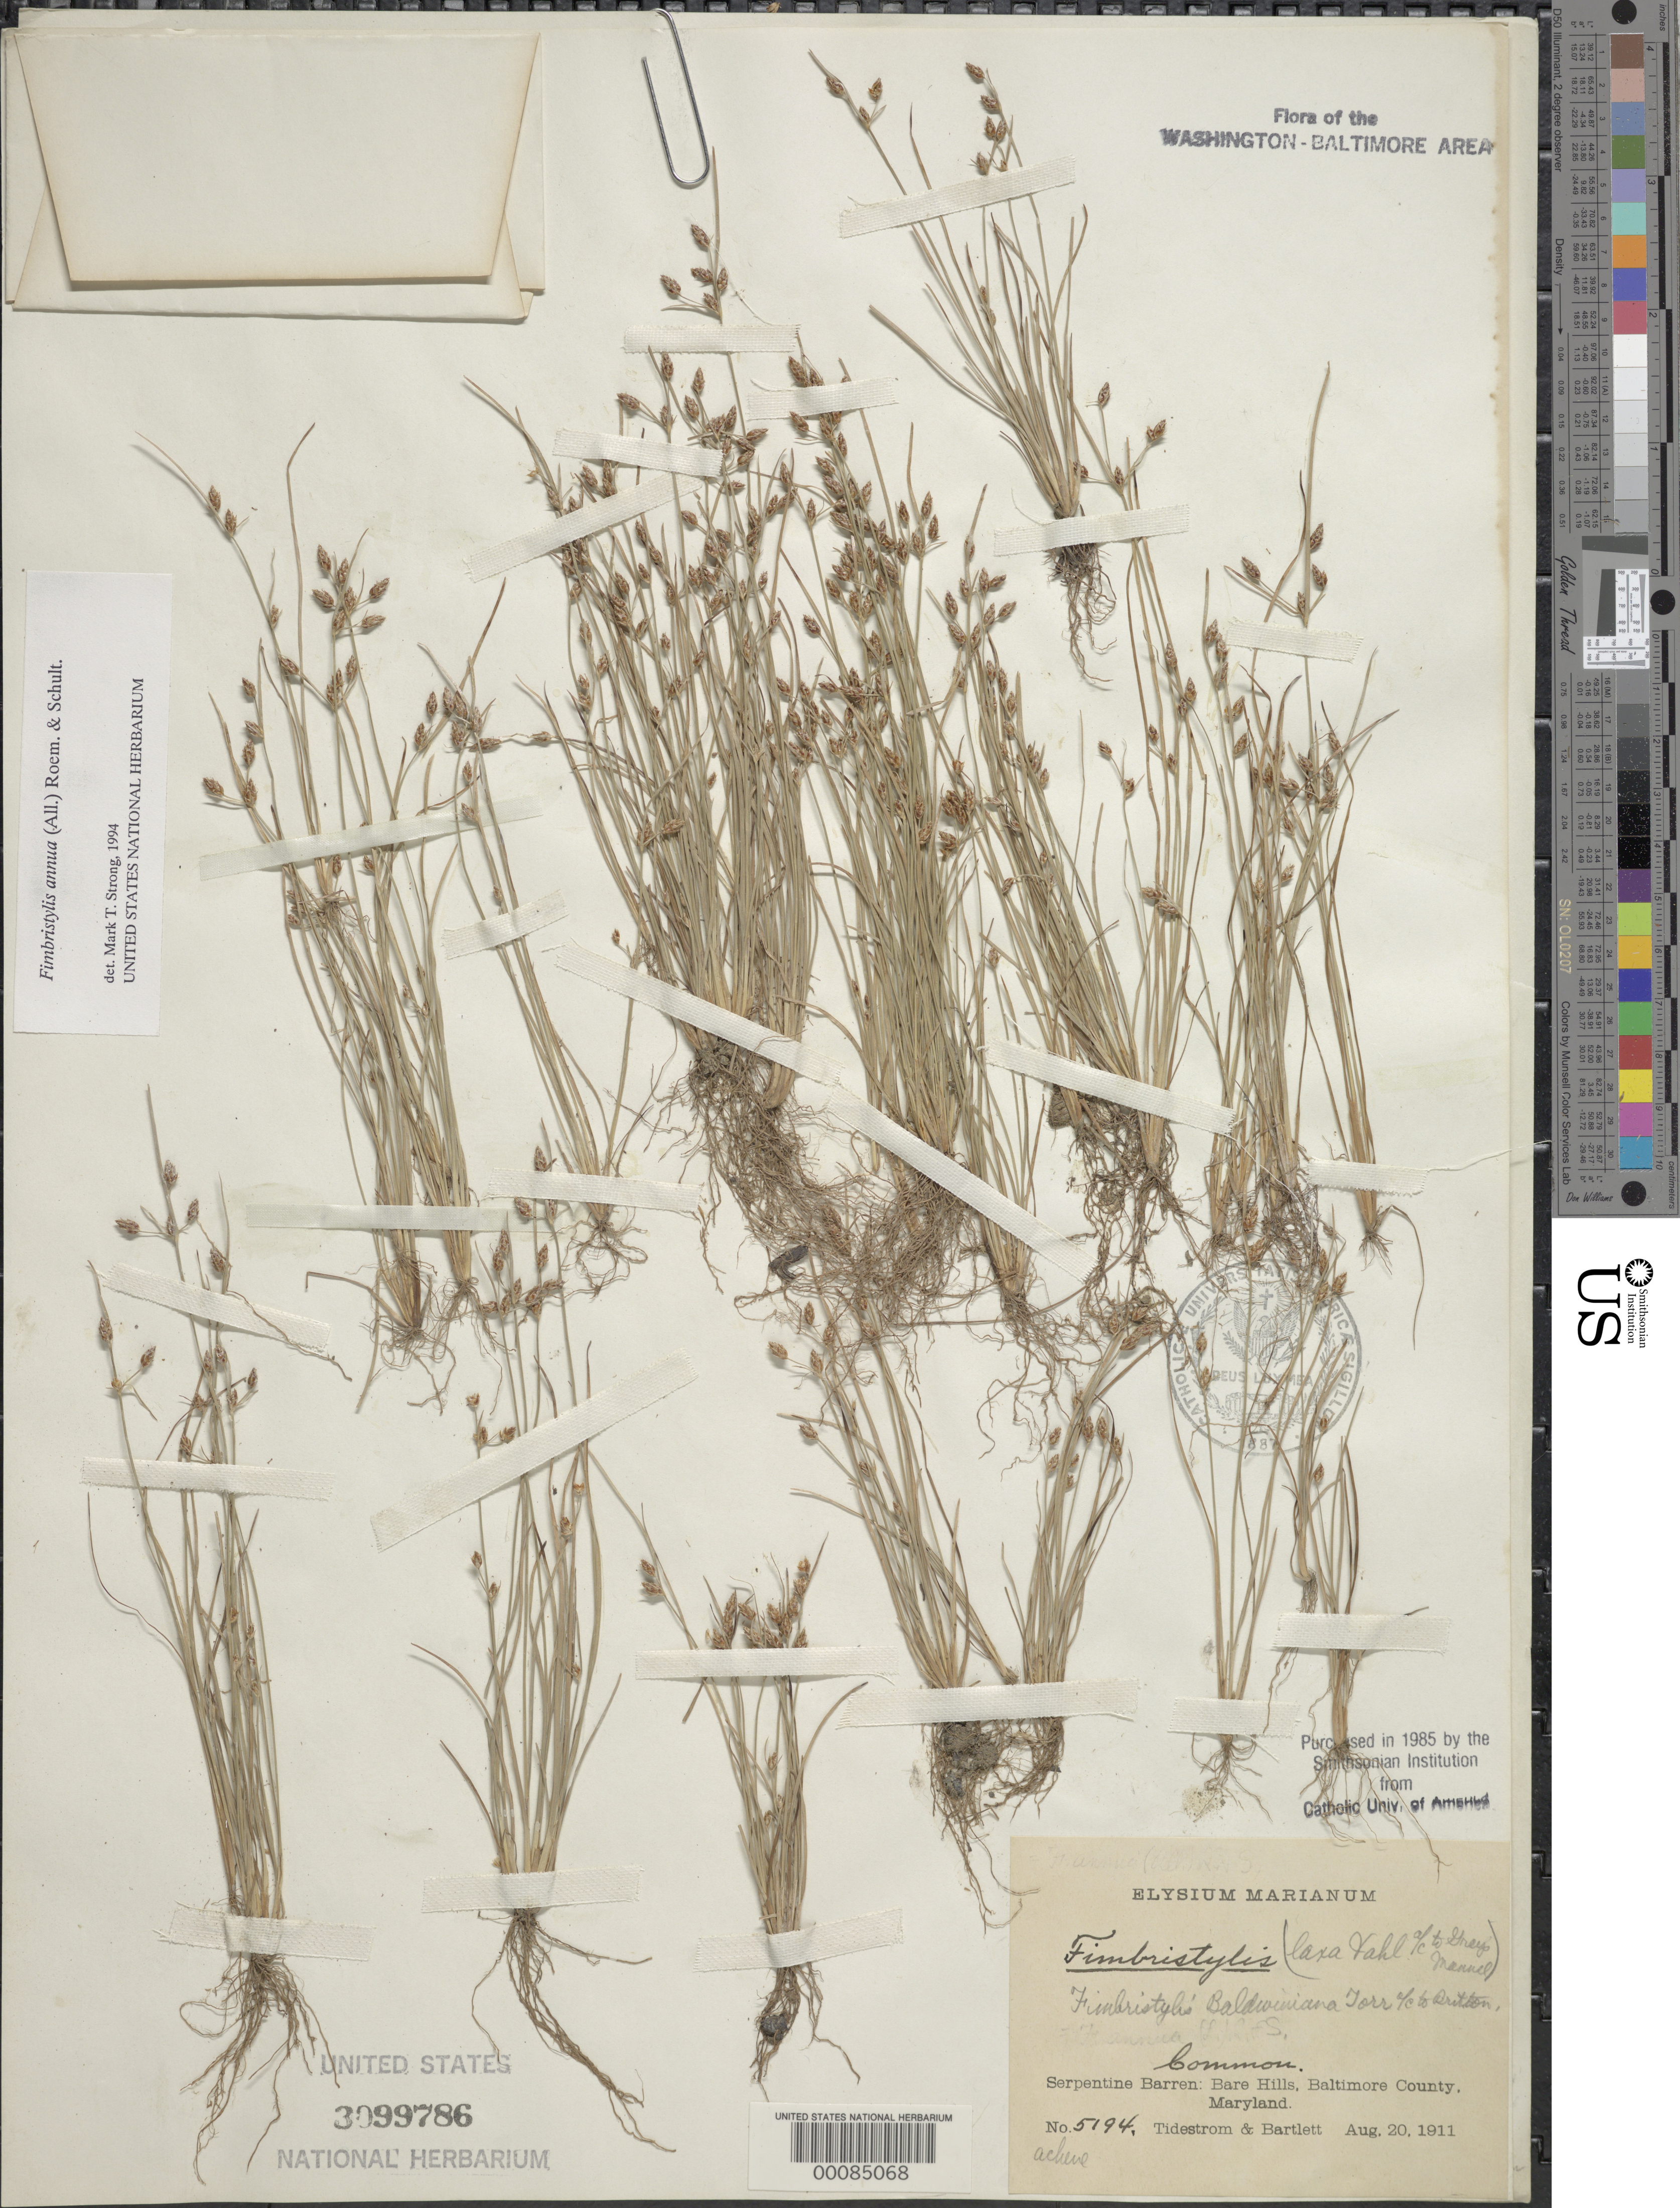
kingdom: Plantae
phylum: Tracheophyta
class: Liliopsida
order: Poales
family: Cyperaceae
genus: Fimbristylis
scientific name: Fimbristylis annua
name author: (All.) Roem. & Schult.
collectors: I. F. Tidestrom & H. H. Bartlett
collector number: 5194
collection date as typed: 20 Aug 1911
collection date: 1911-08-20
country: United States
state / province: Maryland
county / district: Baltimore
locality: Serpentine Barren Bare Hills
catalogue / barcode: US 3099786